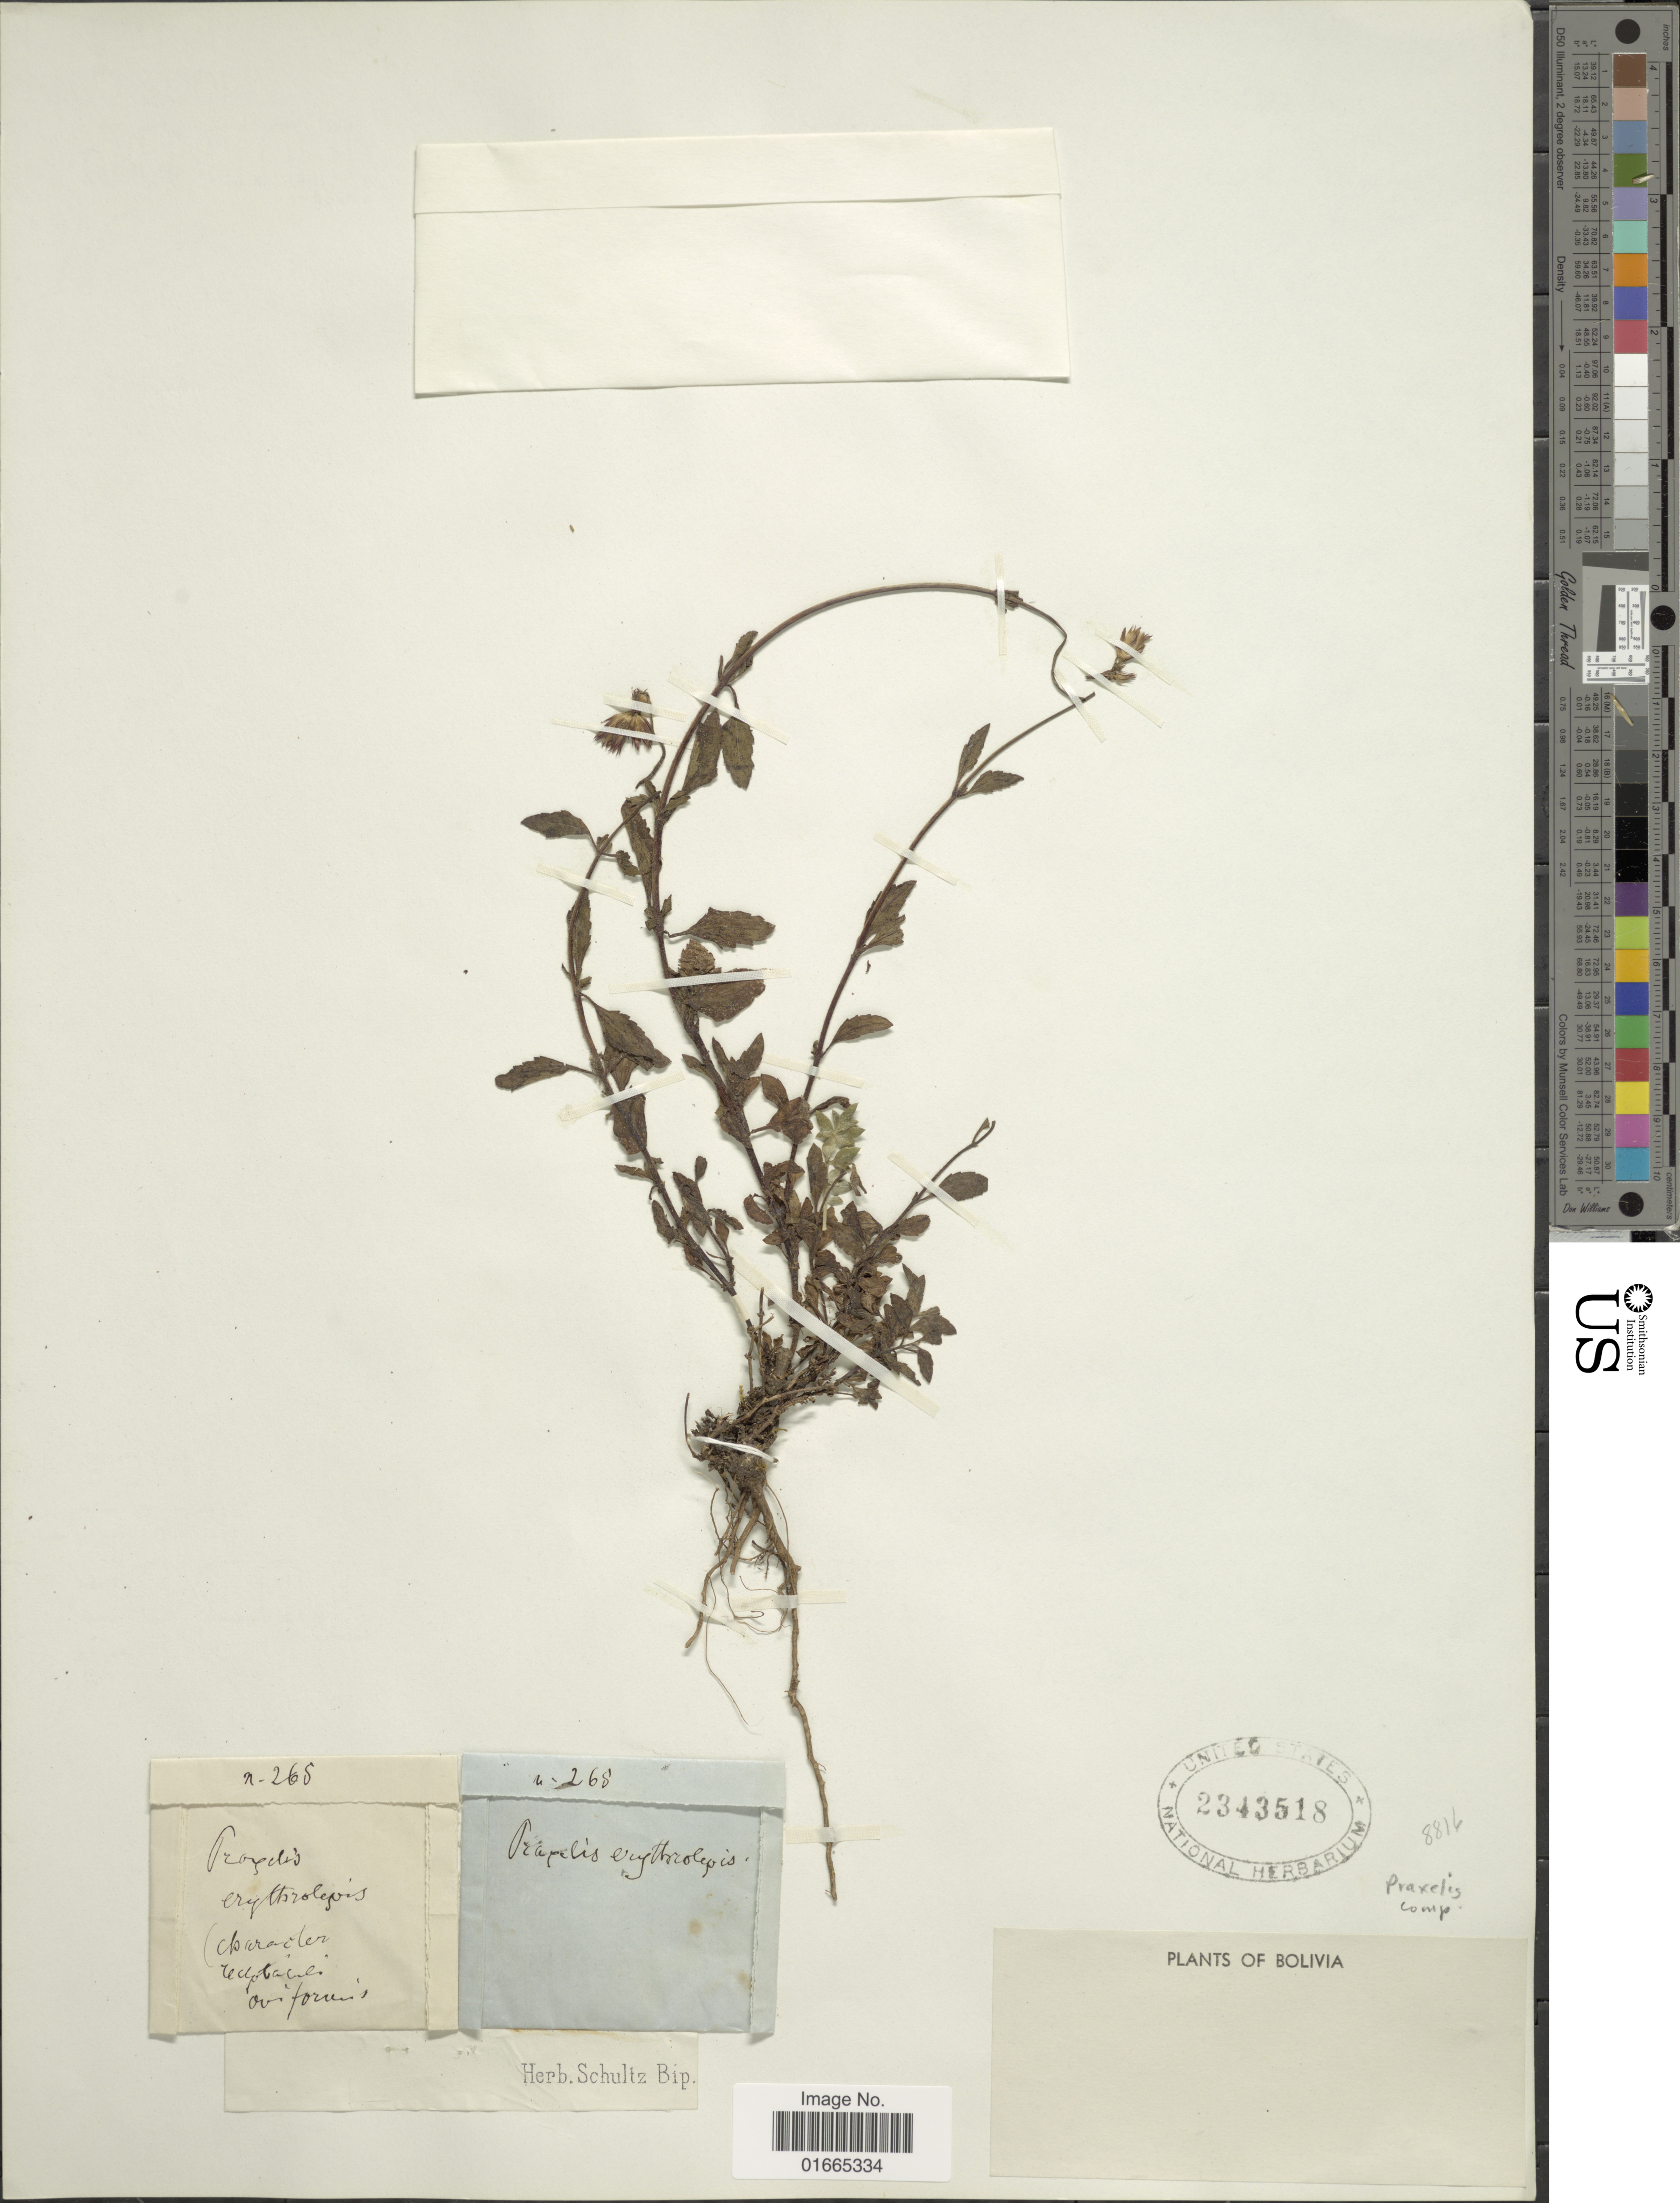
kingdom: Plantae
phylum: Tracheophyta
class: Magnoliopsida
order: Asterales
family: Asteraceae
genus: Praxelis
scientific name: Praxelis conoclinanthia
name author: (Hieron.) R.M. King & H. Rob.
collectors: ex herb. Schultz Bip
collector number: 265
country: Bolivia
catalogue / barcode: US 2343518